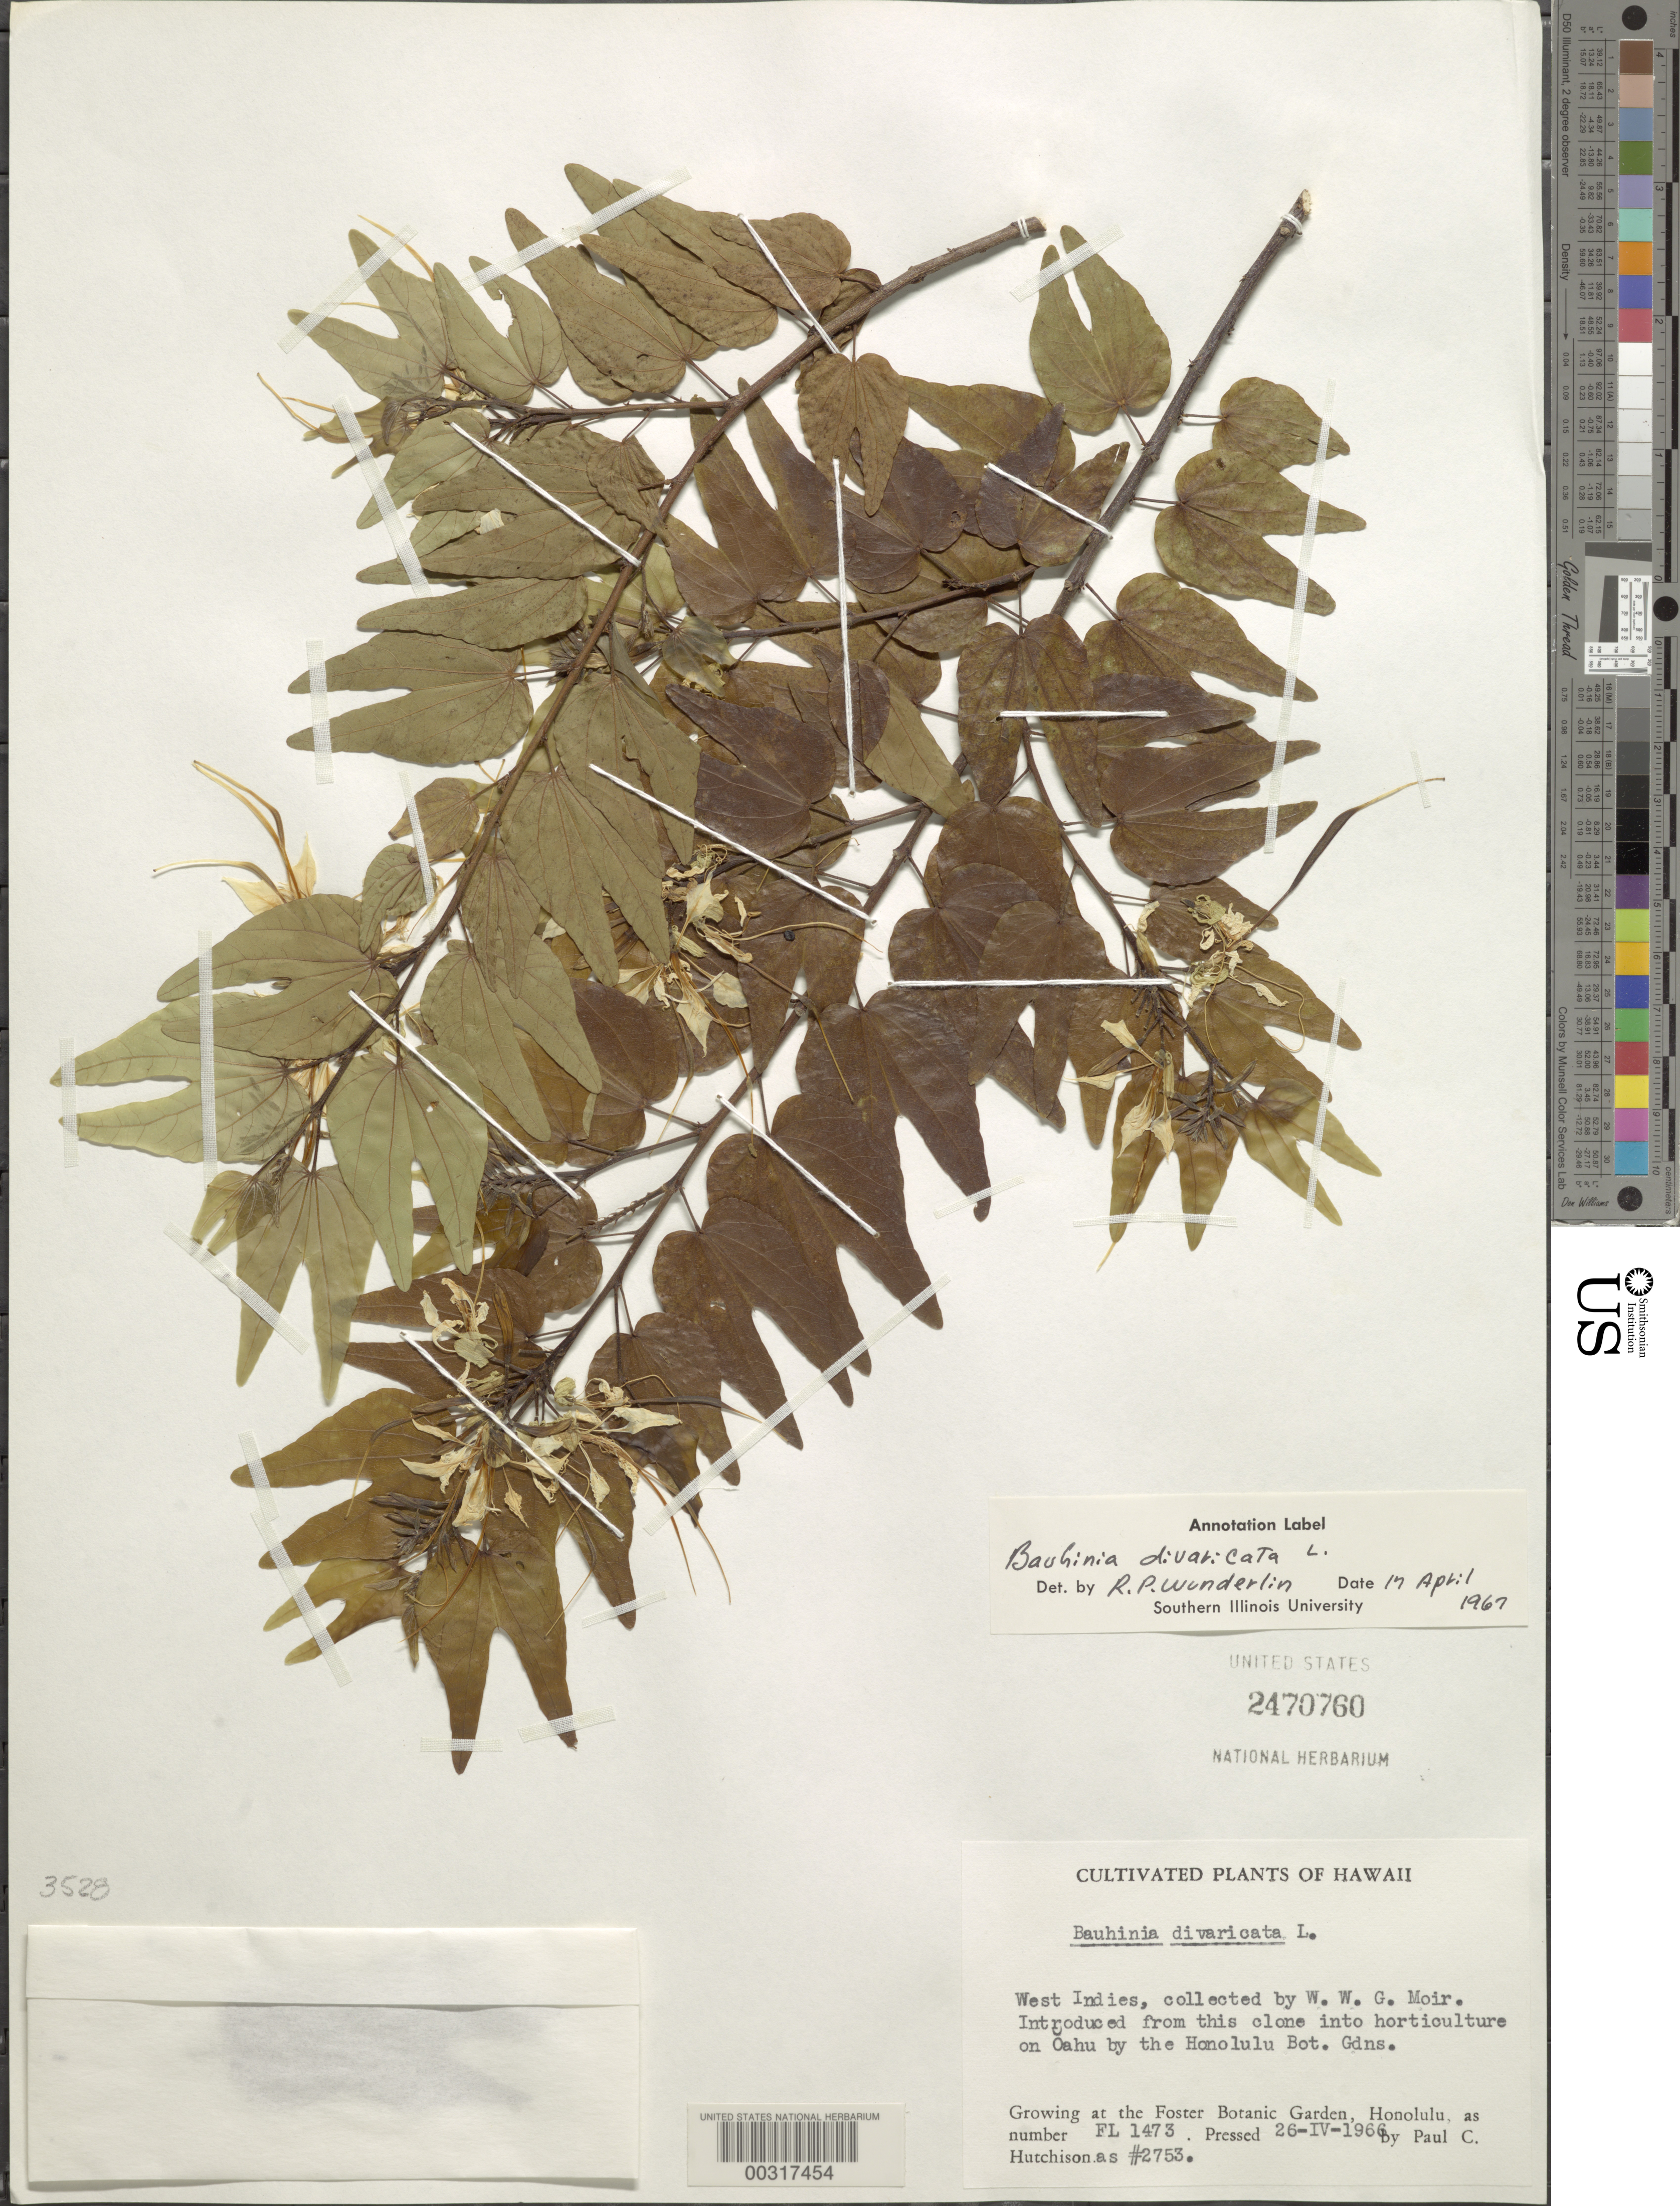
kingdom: Plantae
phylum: Tracheophyta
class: Magnoliopsida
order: Fabales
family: Fabaceae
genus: Bauhinia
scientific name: Bauhinia monandra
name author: Kurz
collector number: P.c. Hutchison # 2753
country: United States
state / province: Hawaii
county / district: Honolulu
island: Oahu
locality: Honolulu, foster botanic garden, fl 1473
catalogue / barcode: US 2470760